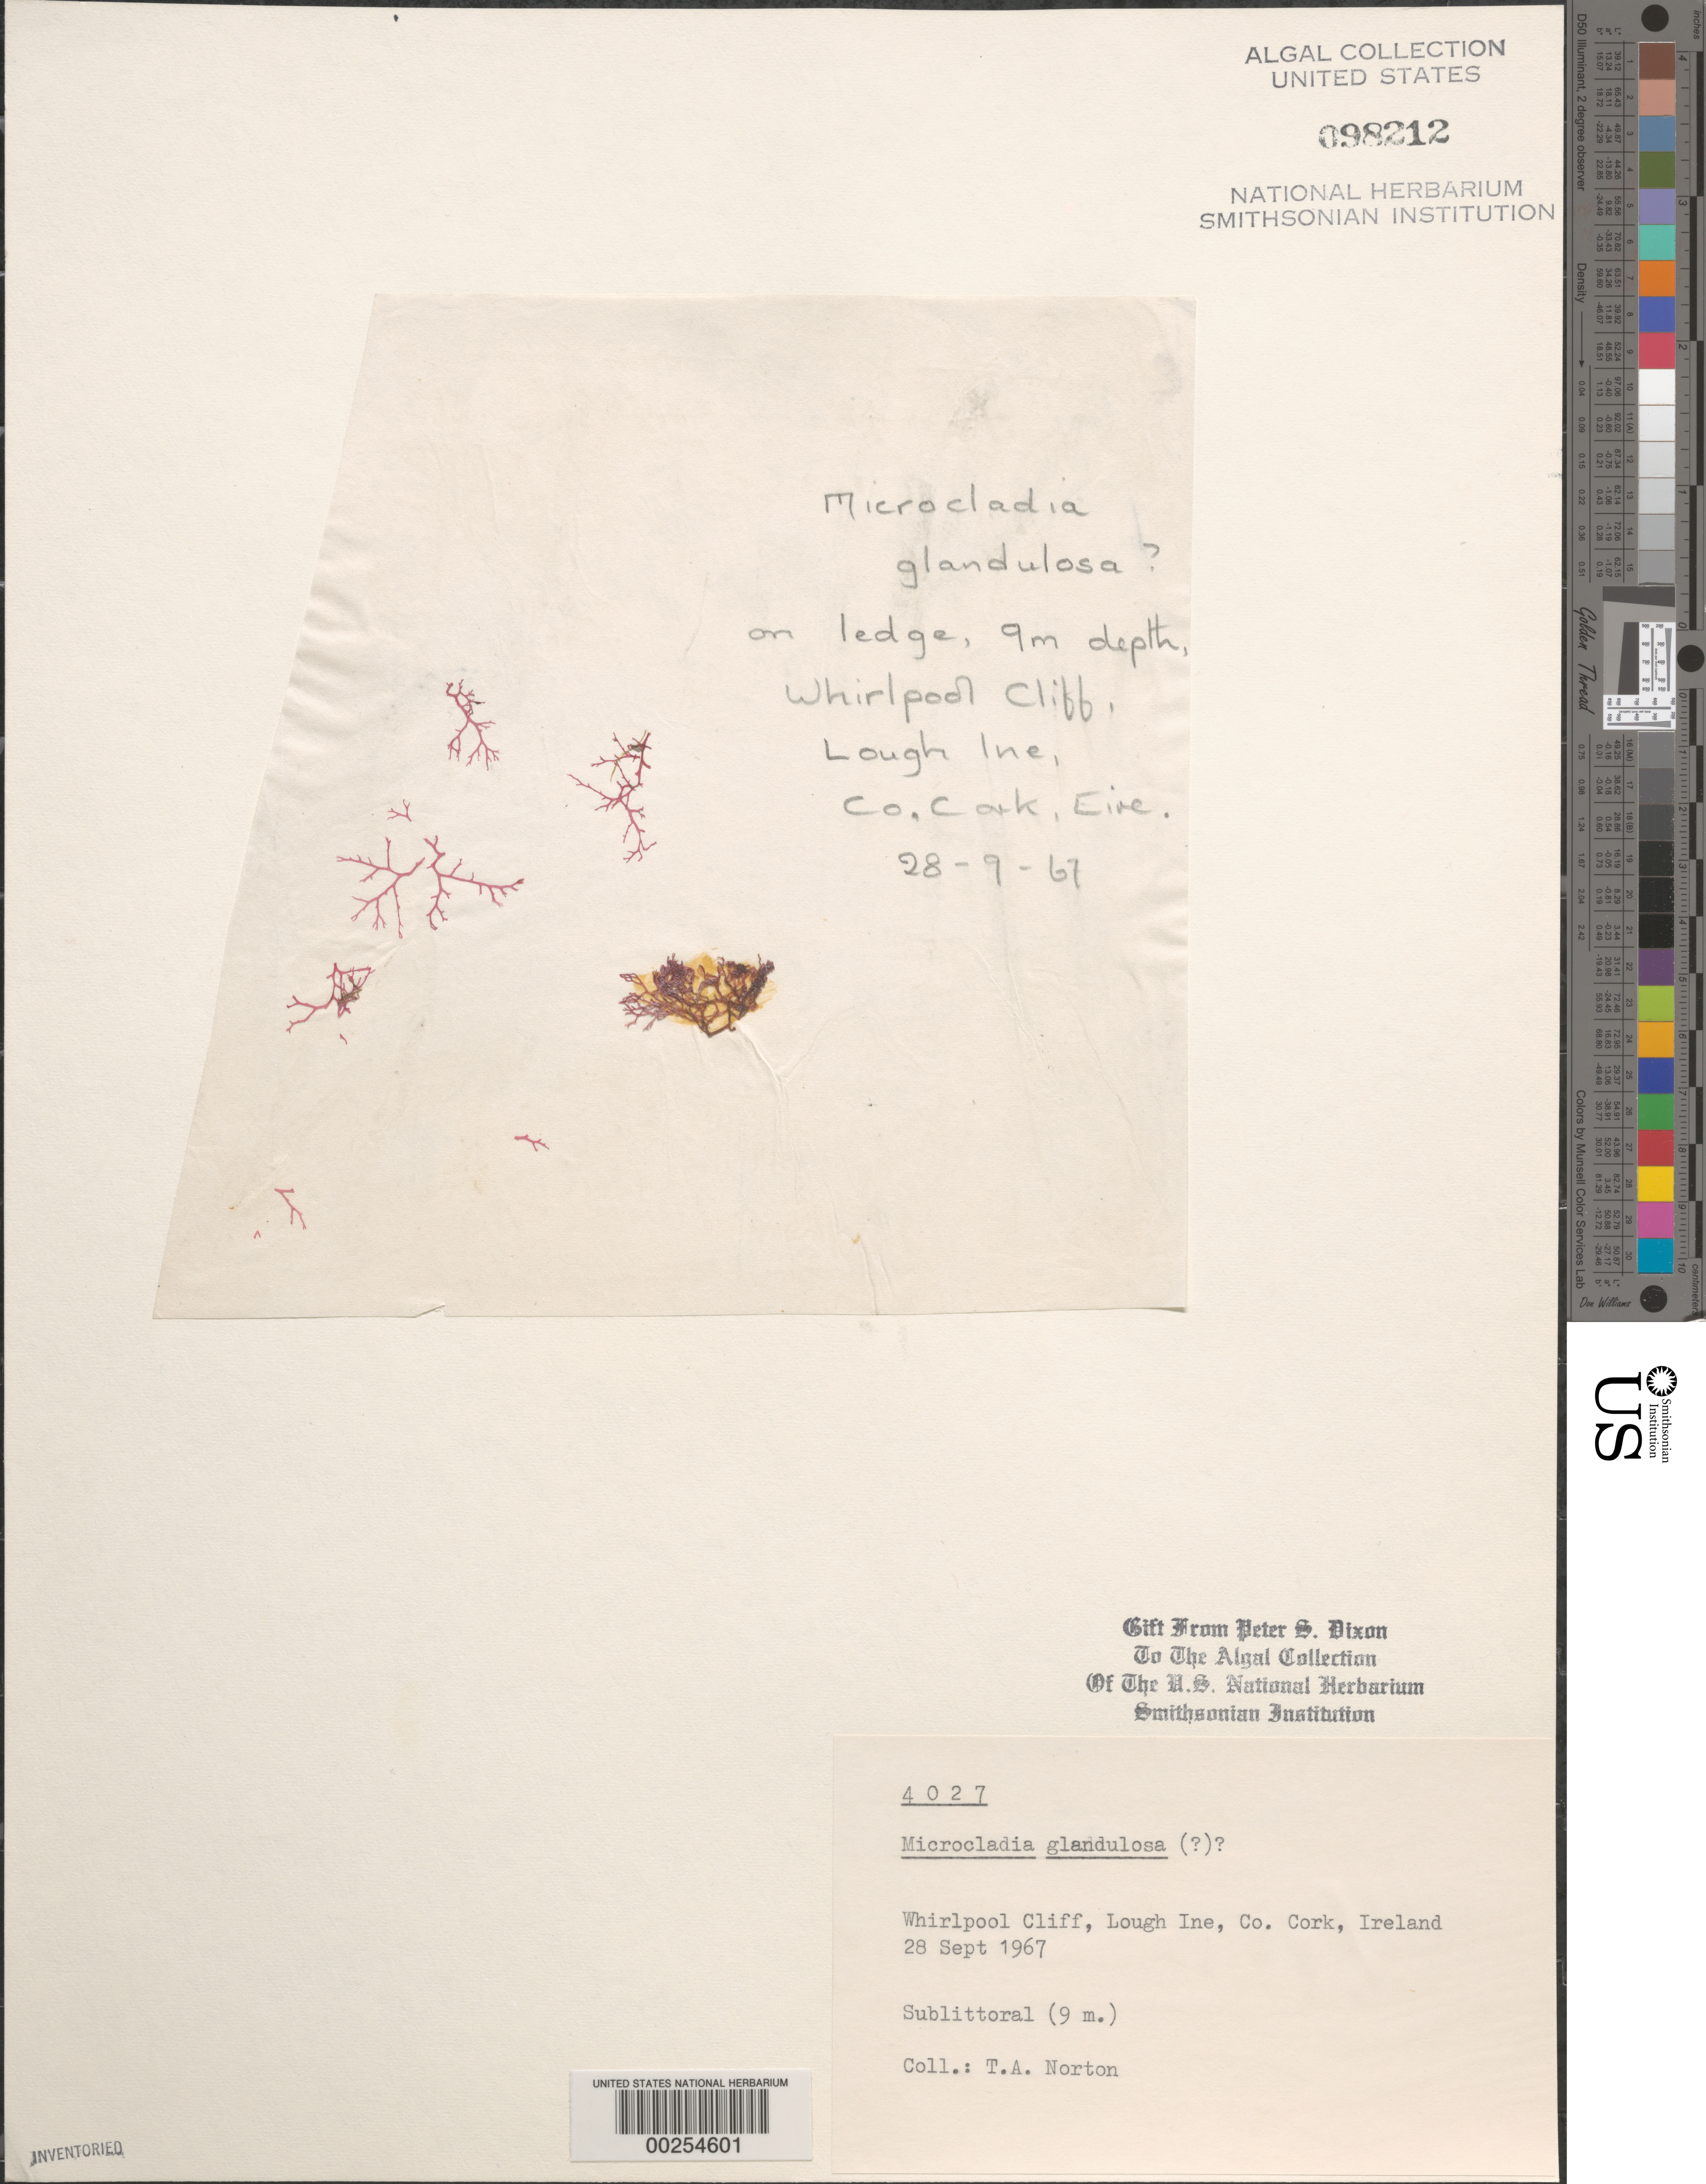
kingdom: Plantae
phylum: Rhodophyta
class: Florideophyceae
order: Ceramiales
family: Ceramiaceae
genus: Microcladia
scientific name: Microcladia glandulosa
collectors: T. Norton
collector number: PSD 4027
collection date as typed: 28 Sep 1967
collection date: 1967-09-28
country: Ireland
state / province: Munster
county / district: Cork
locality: Whirlpool Cliff, Lough Ine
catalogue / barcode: US 98212